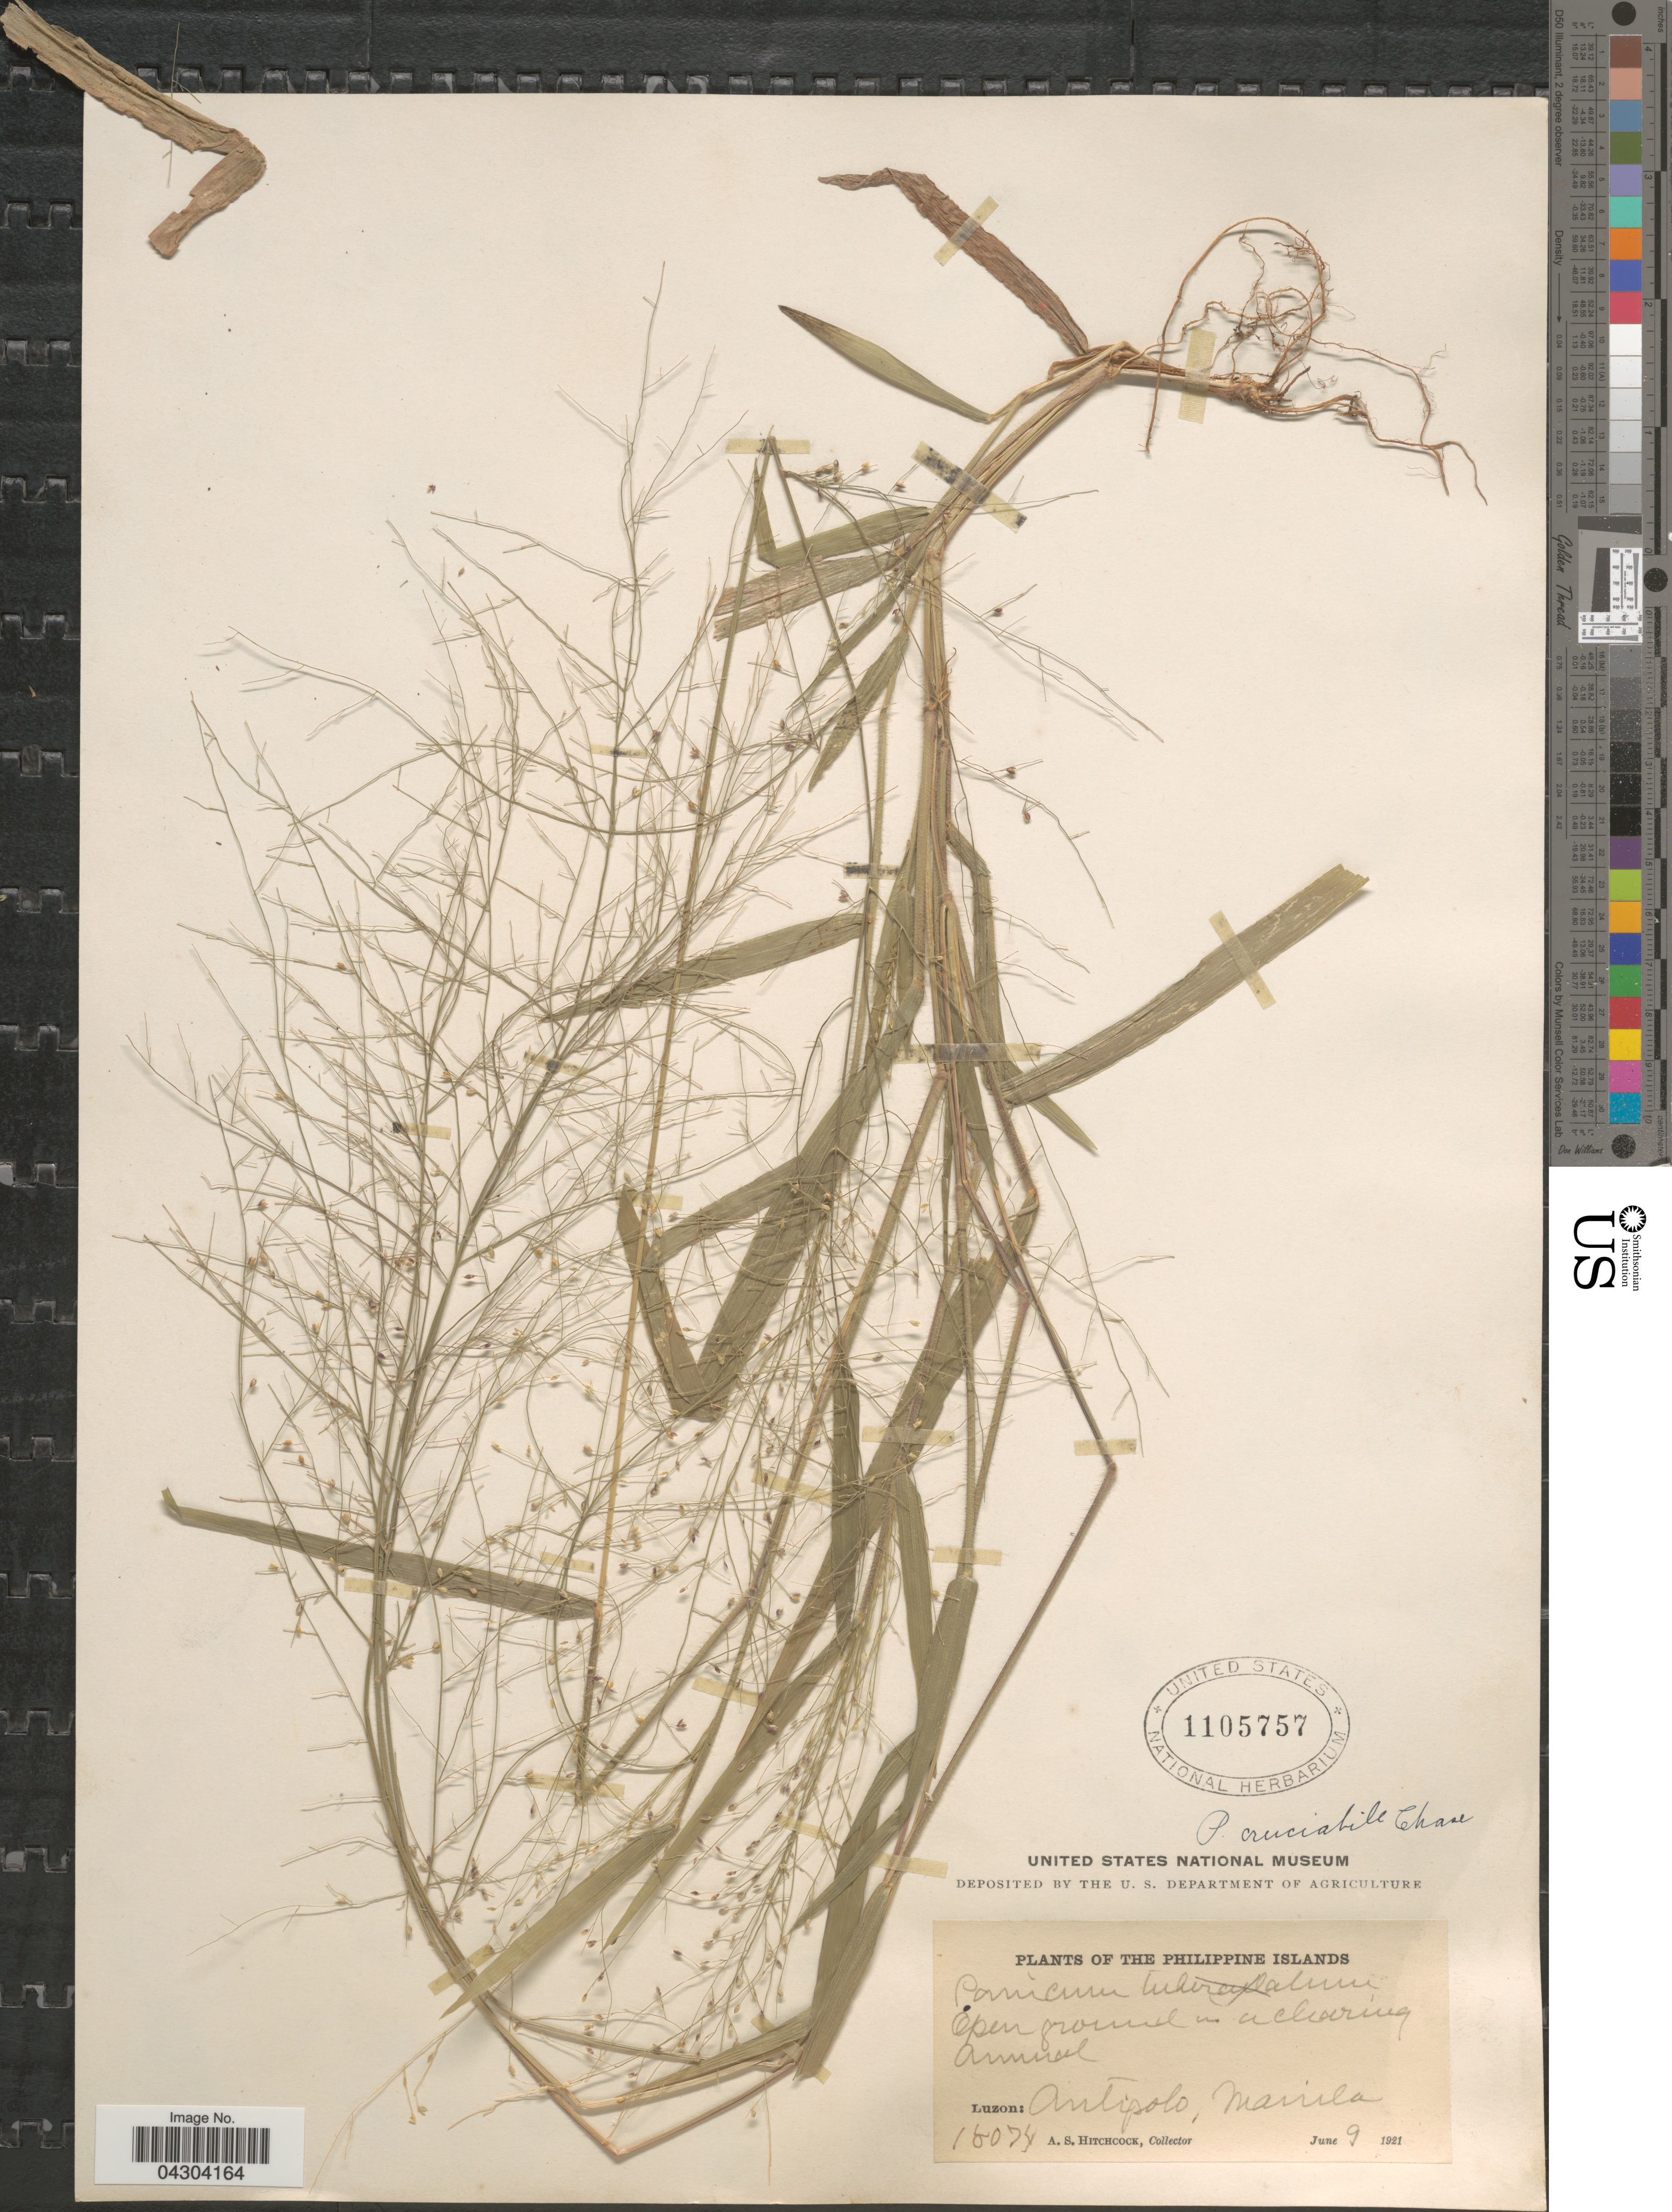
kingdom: Plantae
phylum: Tracheophyta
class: Liliopsida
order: Poales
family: Poaceae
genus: Panicum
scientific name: Panicum luzonense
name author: J. Presl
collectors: A. S. Hitchcock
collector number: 18074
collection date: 1921-06-09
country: Philippines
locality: The Philippine Islands. Luzon: Antipolo, Manila.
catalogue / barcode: US 1105757